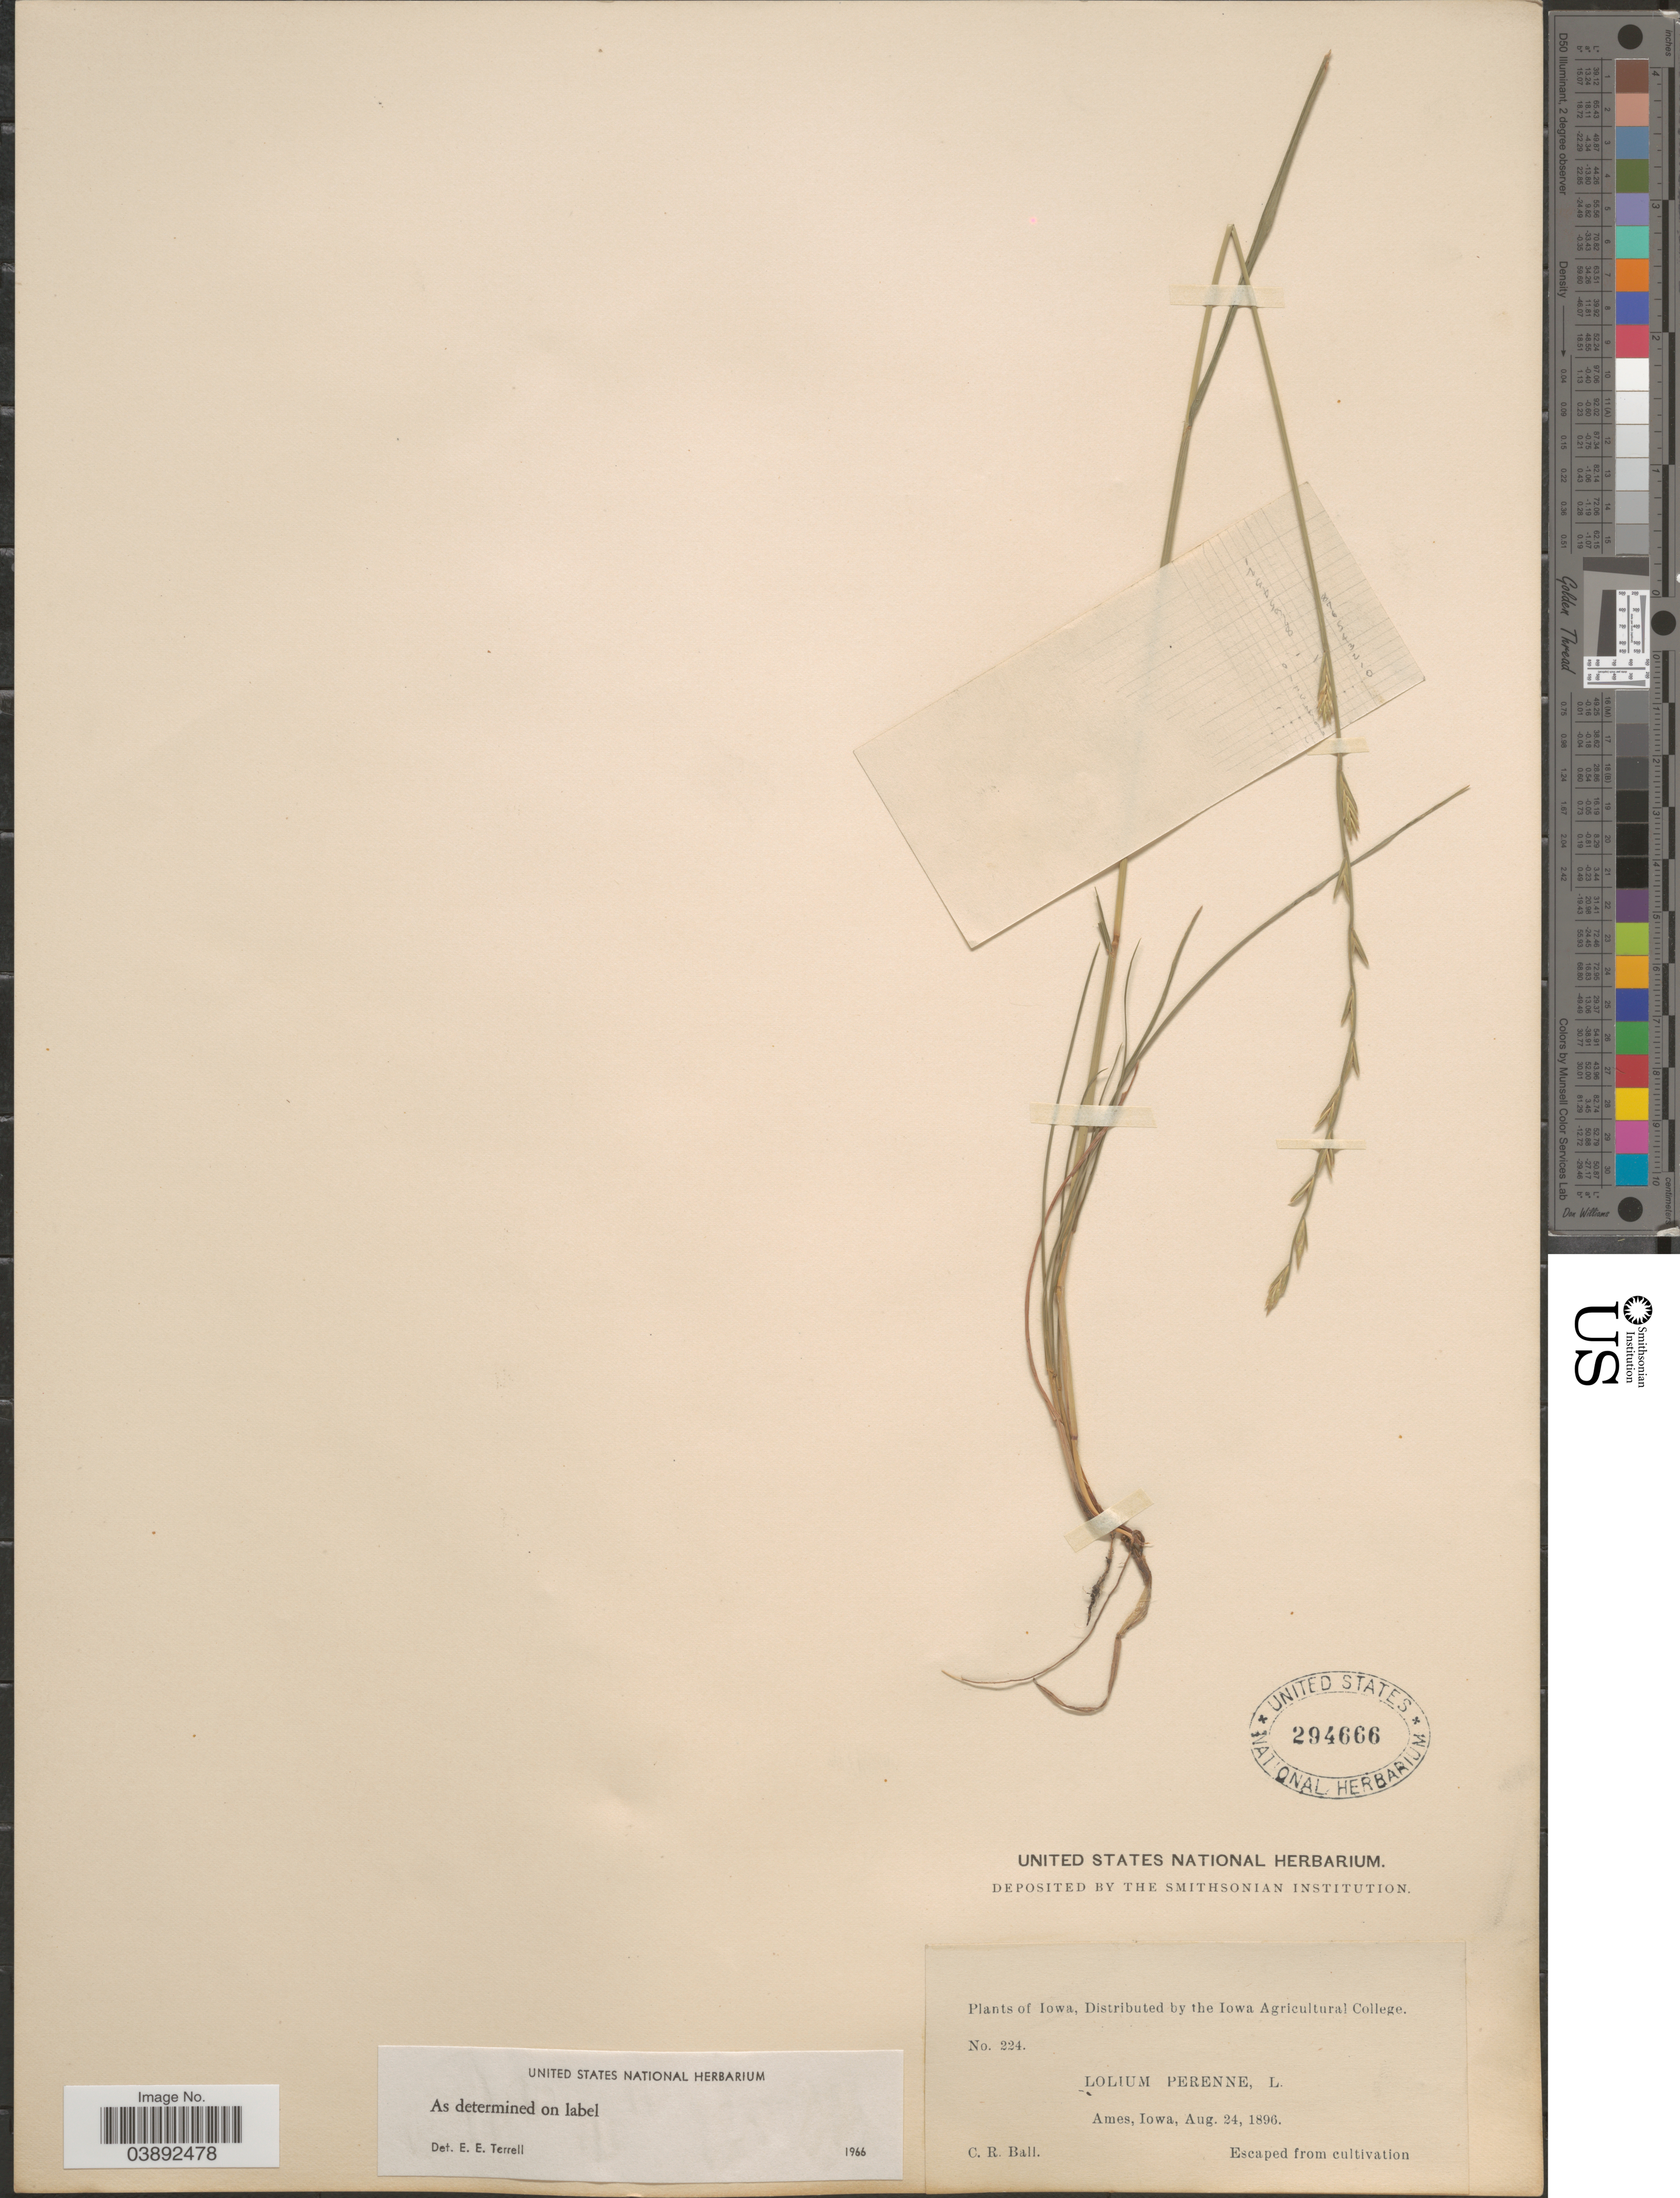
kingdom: Plantae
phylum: Tracheophyta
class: Liliopsida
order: Poales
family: Poaceae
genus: Lolium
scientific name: Lolium perenne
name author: L.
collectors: C. R. Ball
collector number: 224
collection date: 1896-08-24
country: United States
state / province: Iowa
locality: Ames.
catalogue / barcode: US 294666